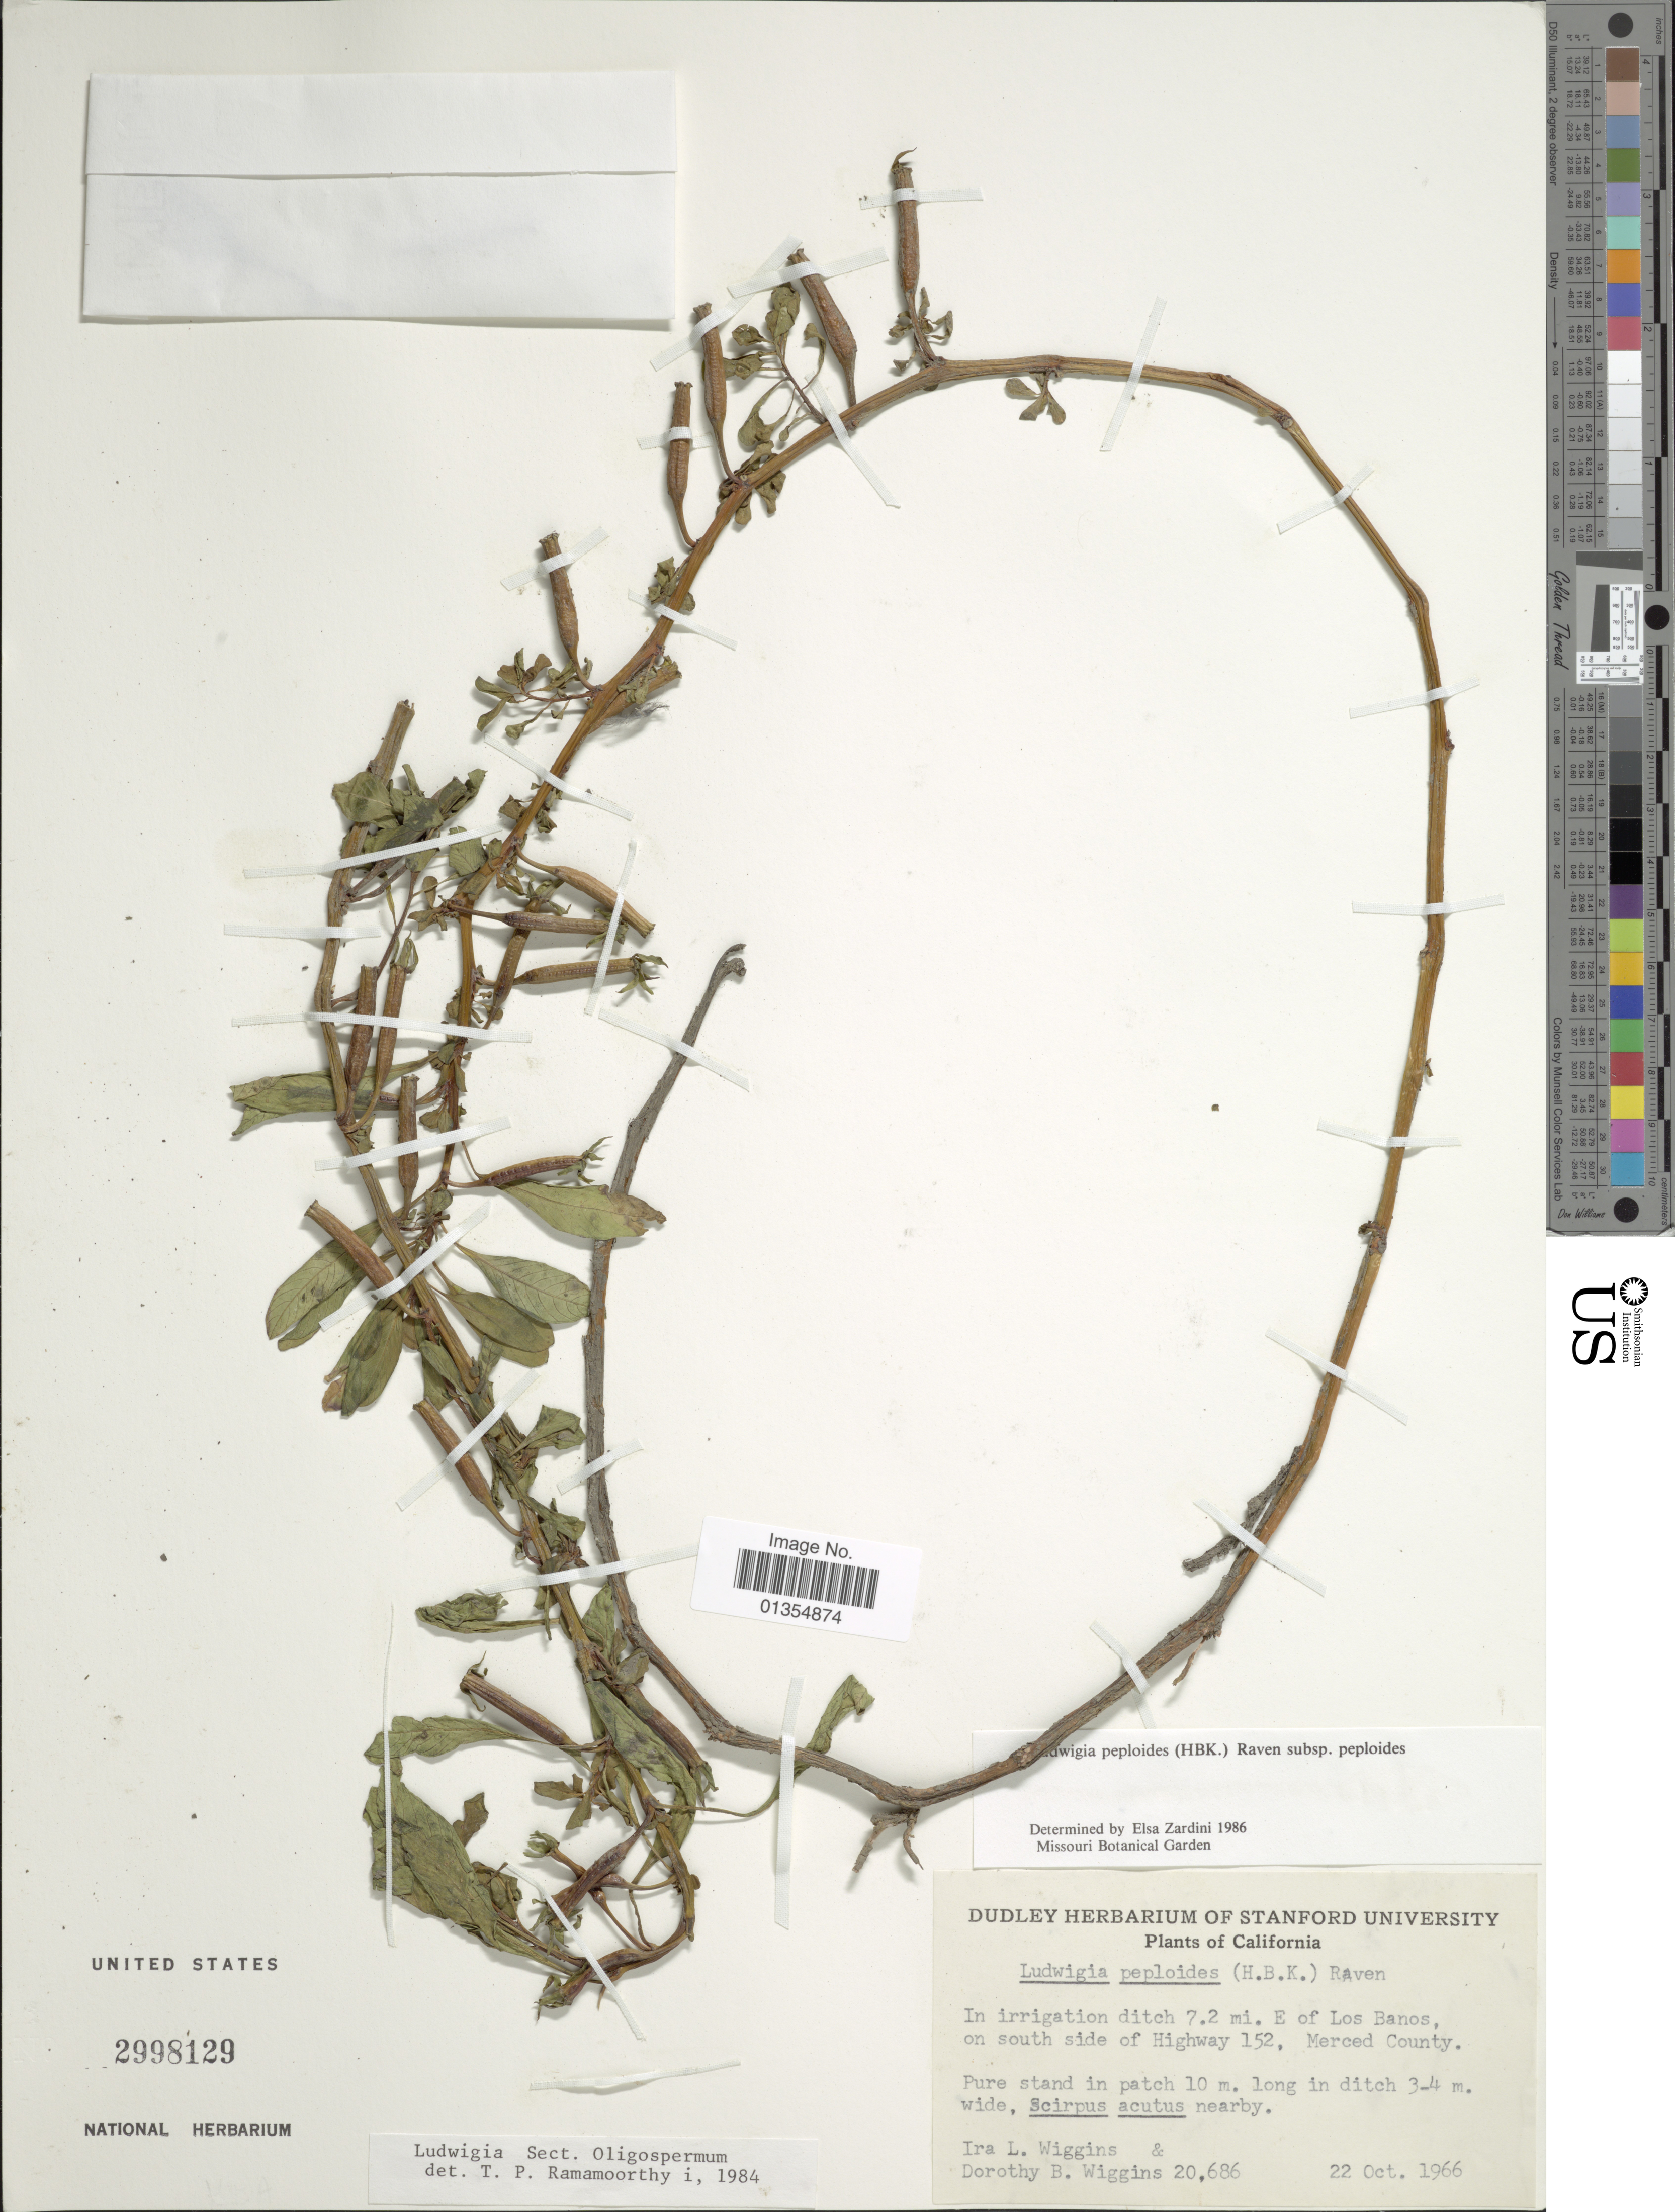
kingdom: Plantae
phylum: Tracheophyta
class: Magnoliopsida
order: Myrtales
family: Onagraceae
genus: Ludwigia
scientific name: Ludwigia peploides subsp. peploides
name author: (Kunth) P.H. Raven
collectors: I. L. Wiggins & D. B. Wiggins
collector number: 20686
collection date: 1966-10-22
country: United States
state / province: California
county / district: Merced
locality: In irrigation ditch 7.2 mi. E of Los Banos, on south side of Highway 152, Merced County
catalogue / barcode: US 2998129